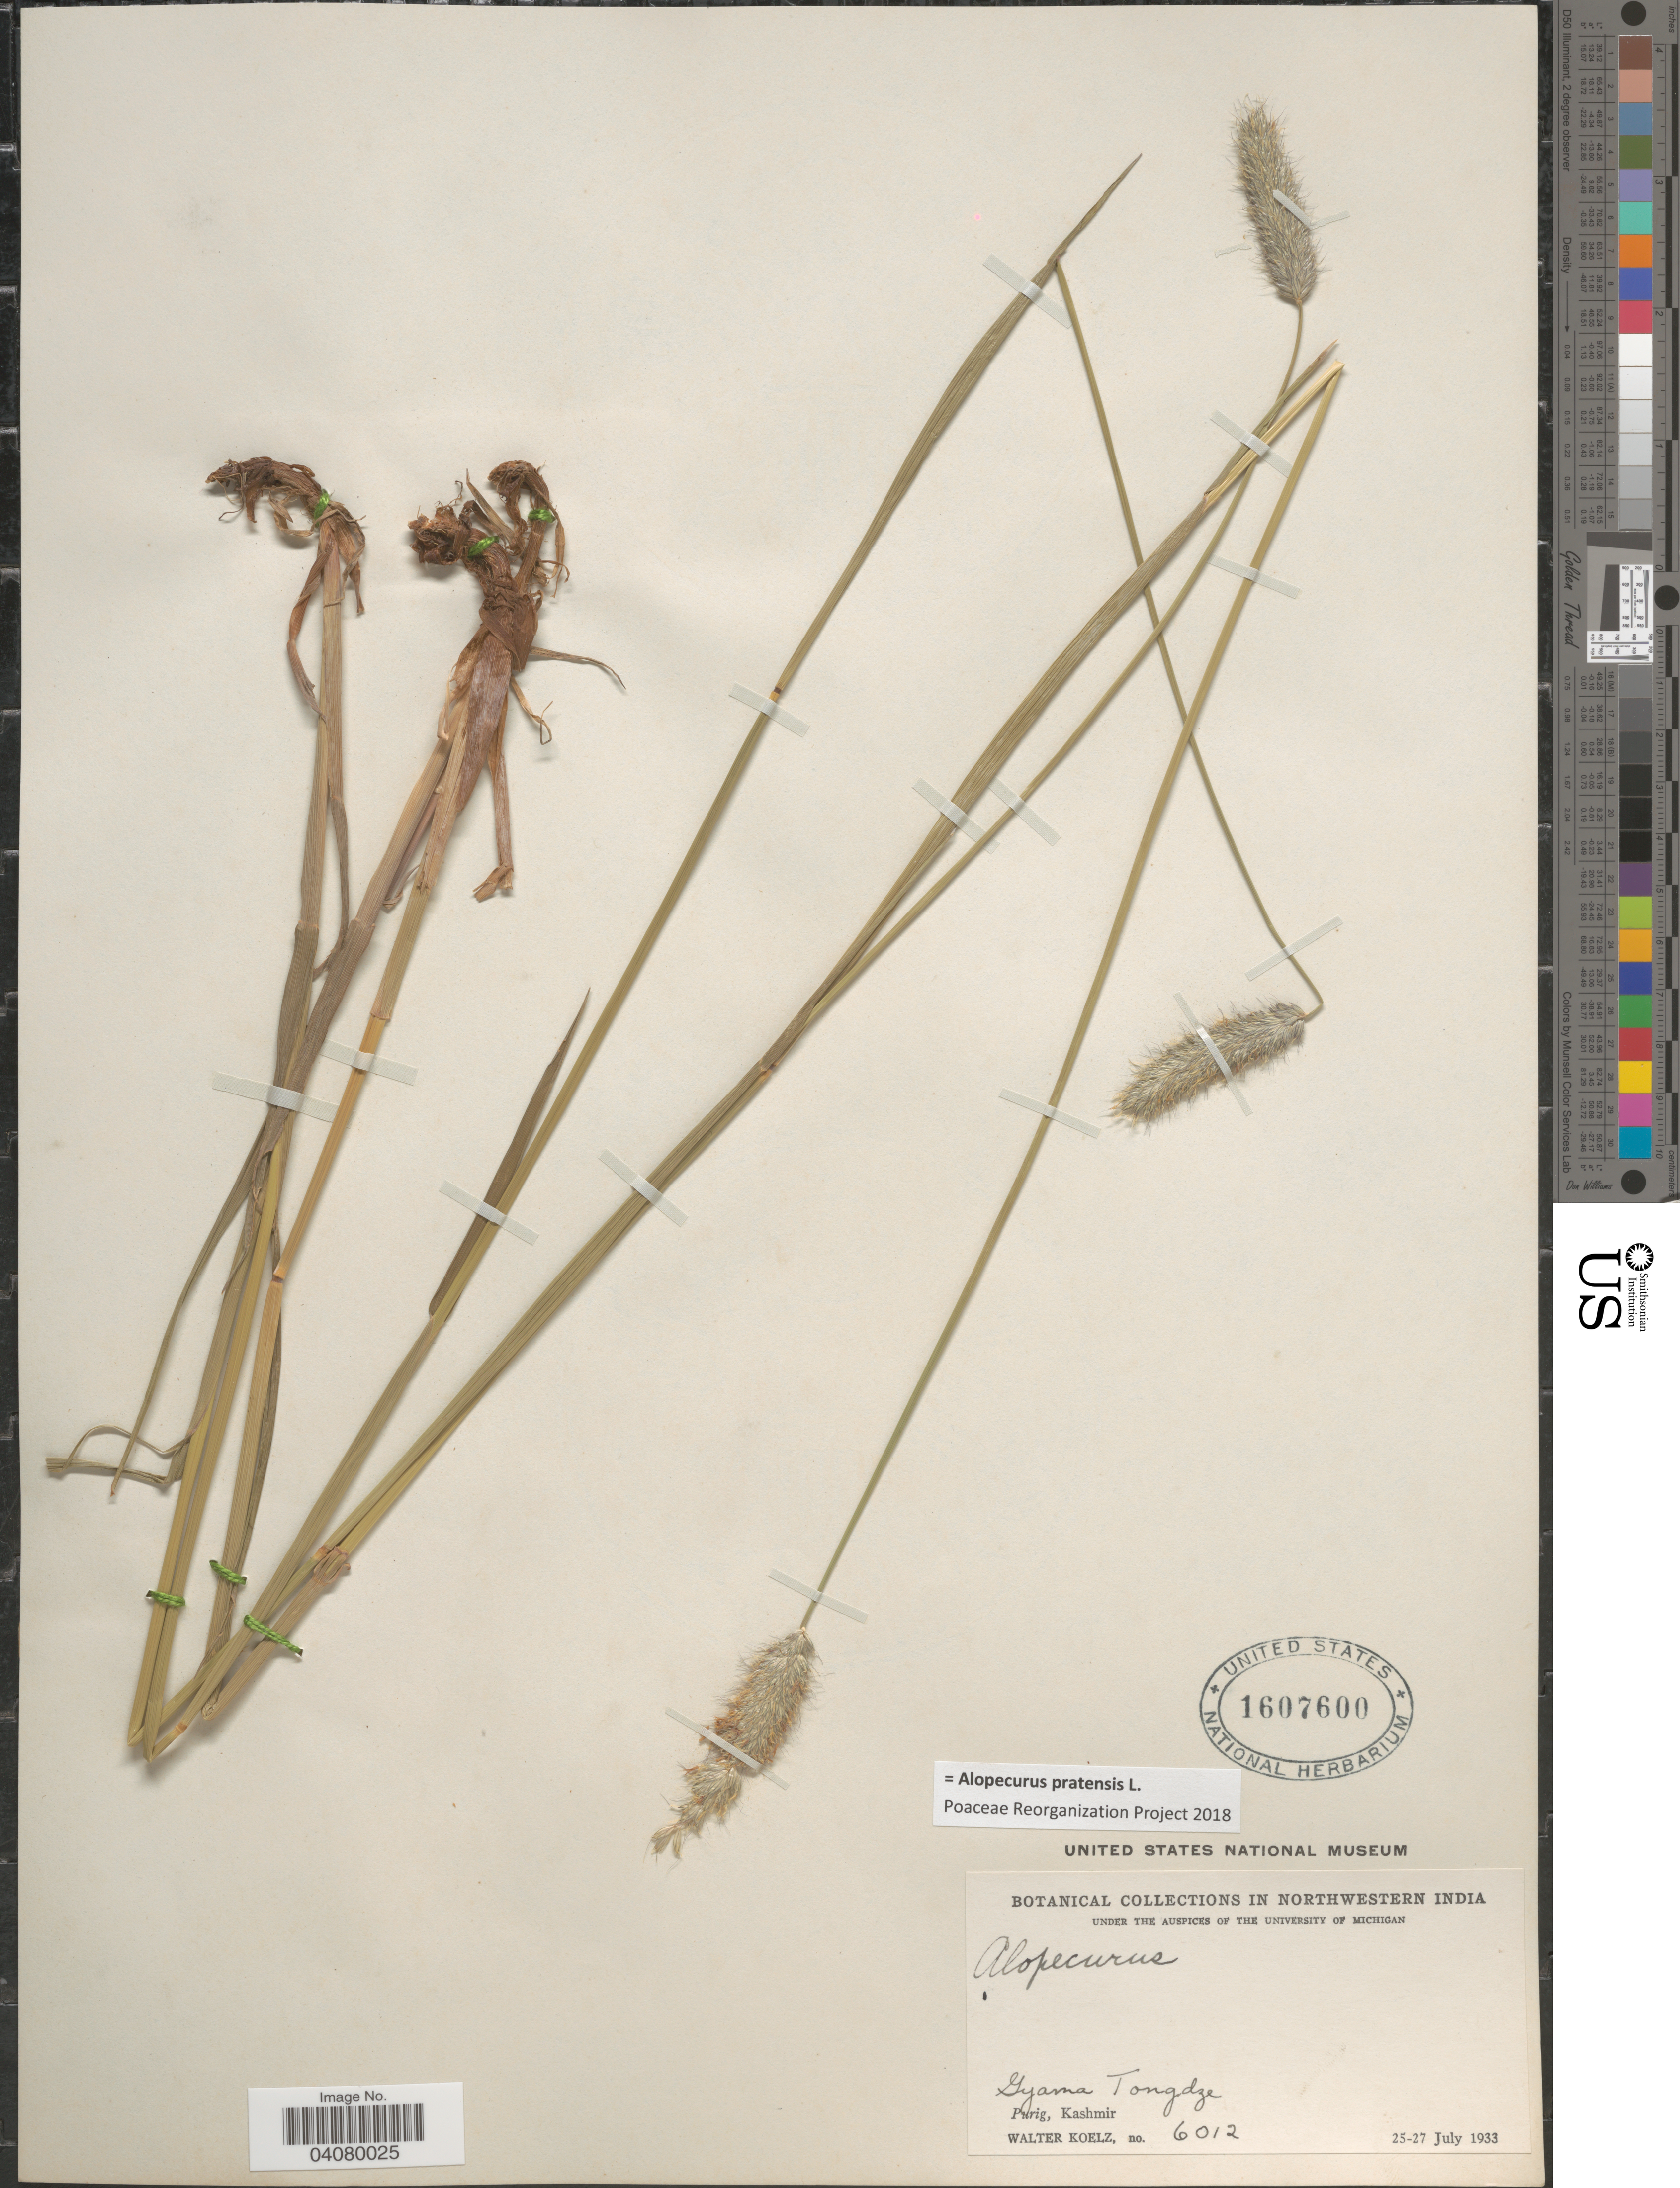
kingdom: Plantae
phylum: Tracheophyta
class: Liliopsida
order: Poales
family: Poaceae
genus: Alopecurus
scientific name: Alopecurus pratensis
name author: L.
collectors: W. N. Koelz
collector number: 6012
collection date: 1933-07-25/1933-07-27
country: India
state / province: Jammu and Kashmir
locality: Northwestern India. Gyama Tongdze. Purig, Kashmir.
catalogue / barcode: US 1607600